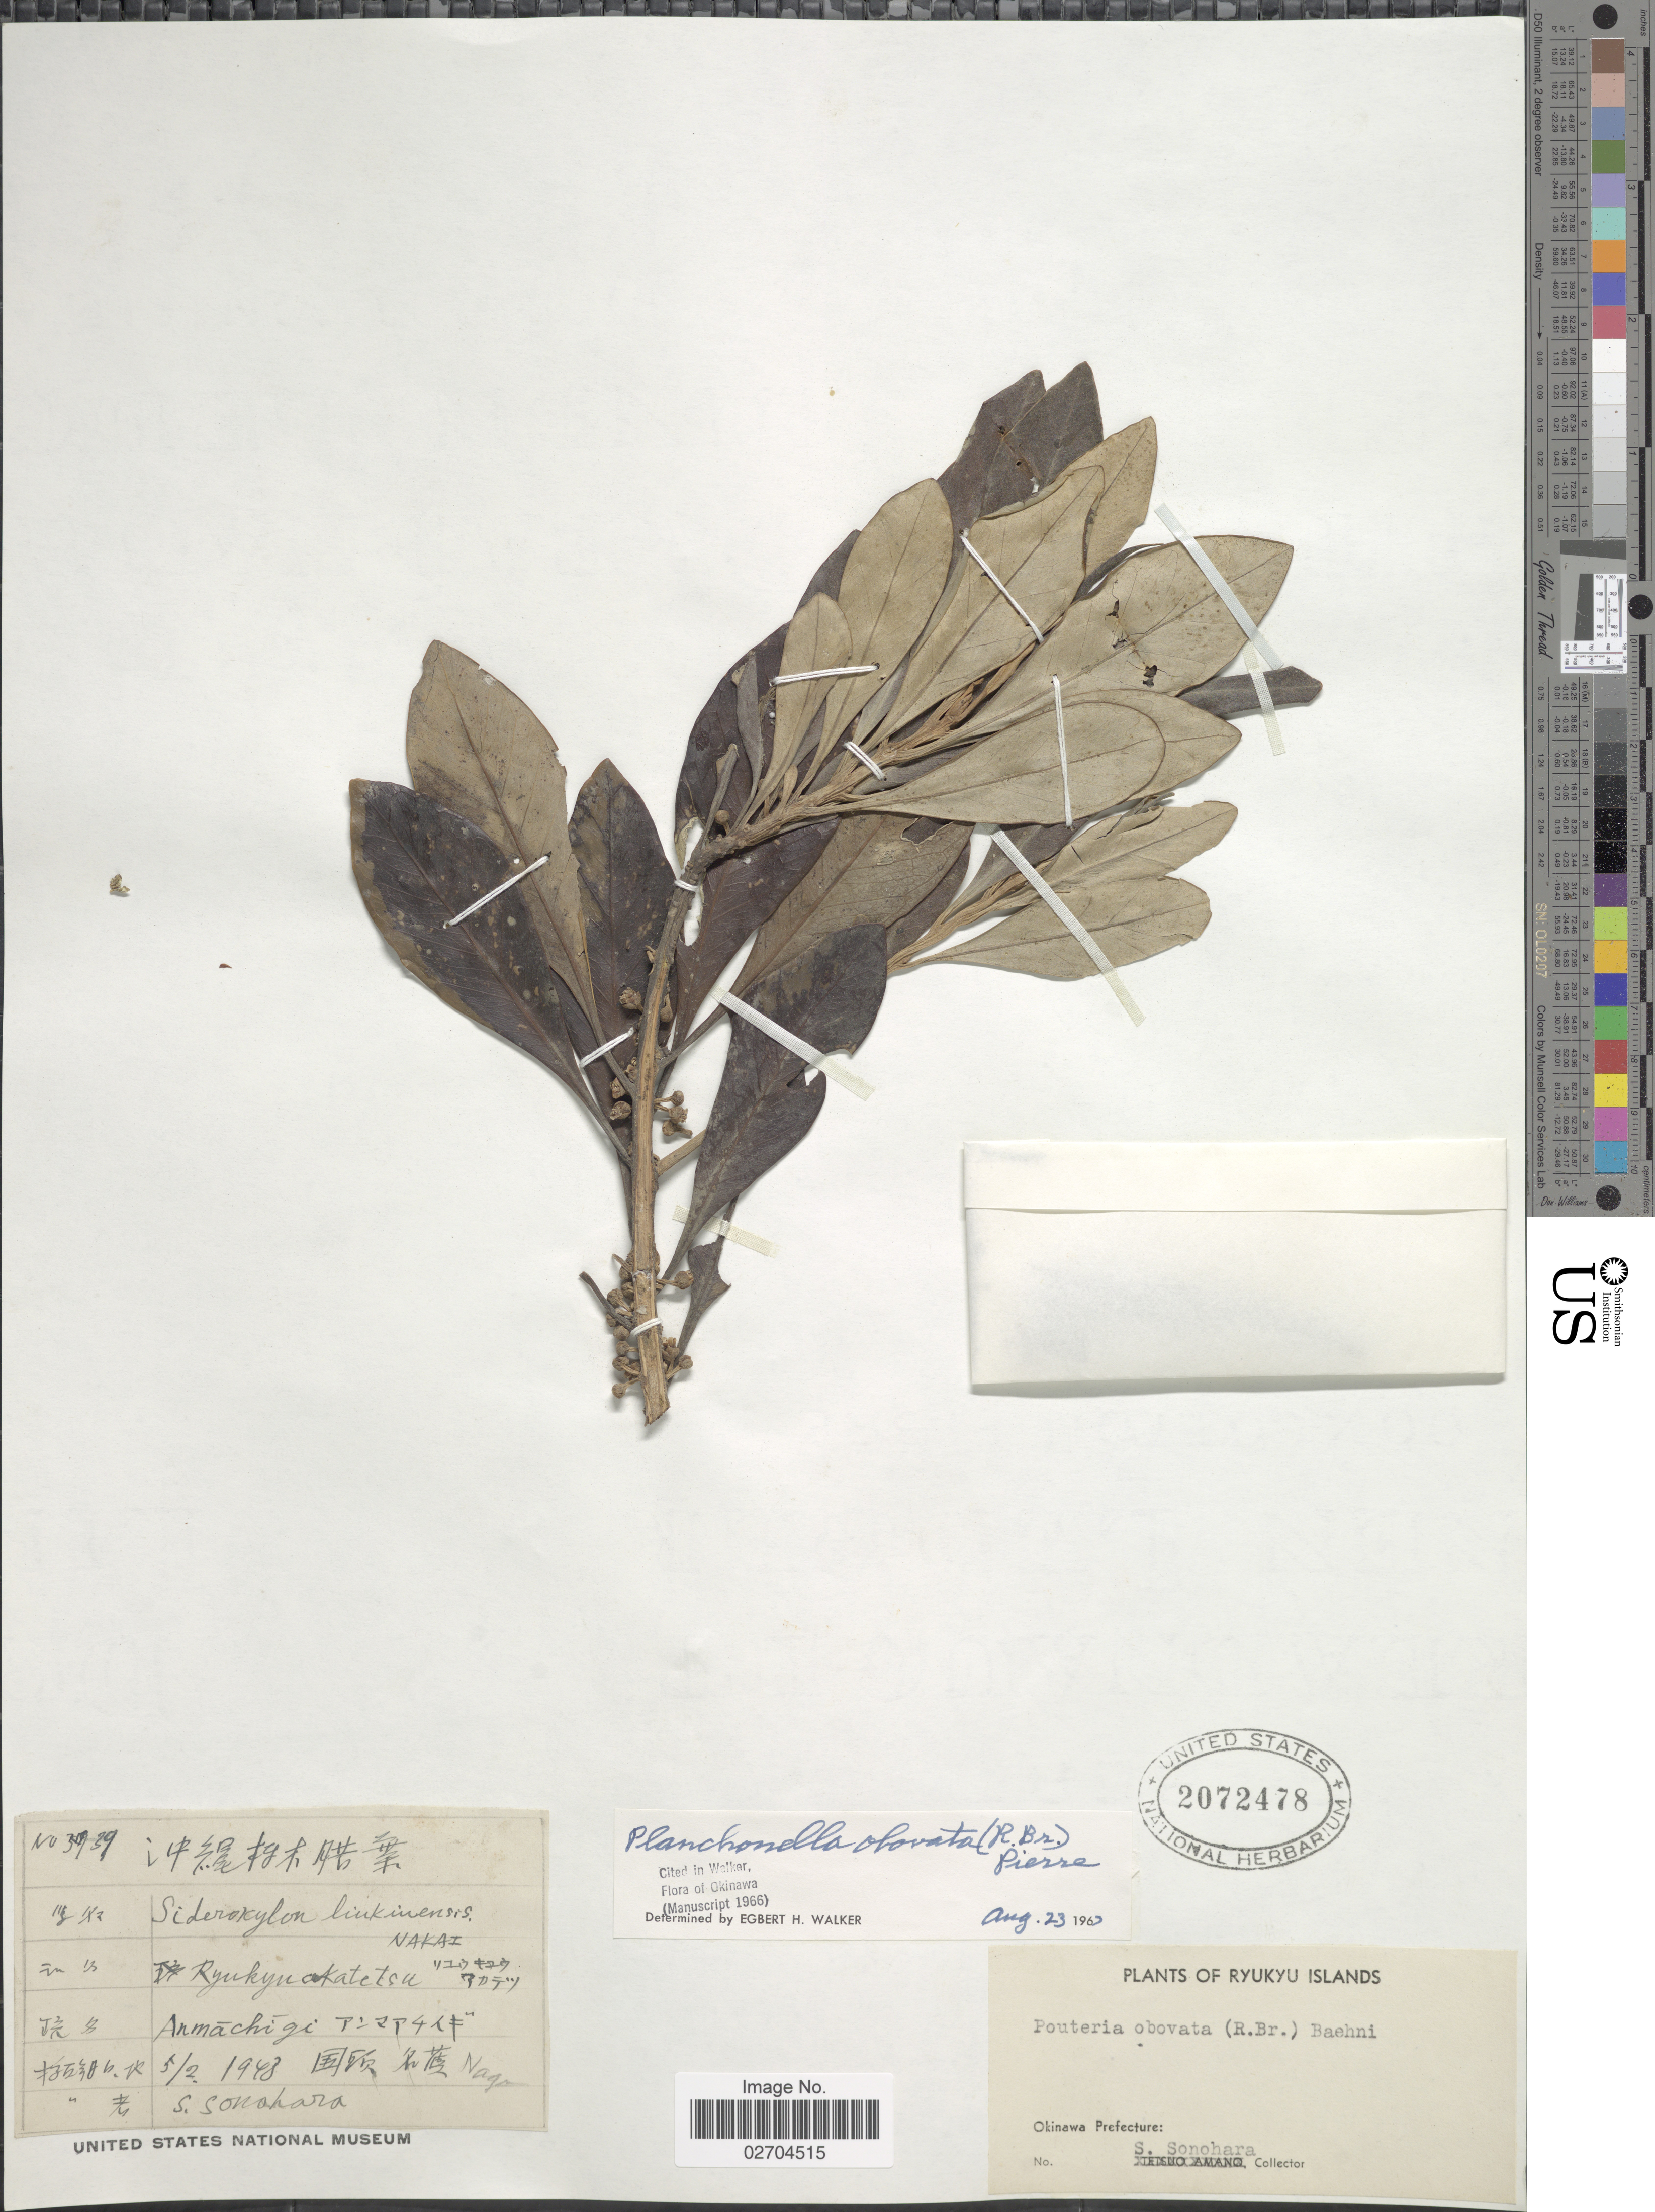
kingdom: Plantae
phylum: Tracheophyta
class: Magnoliopsida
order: Ericales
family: Sapotaceae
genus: Planchonella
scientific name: Planchonella obovata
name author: (R. Br.) Pierre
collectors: S. Sonohara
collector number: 3939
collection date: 1943-02-05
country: Japan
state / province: Okinawa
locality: Ryukyu Islands, Okinawa Prefecture, Katetsu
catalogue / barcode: US 2072478